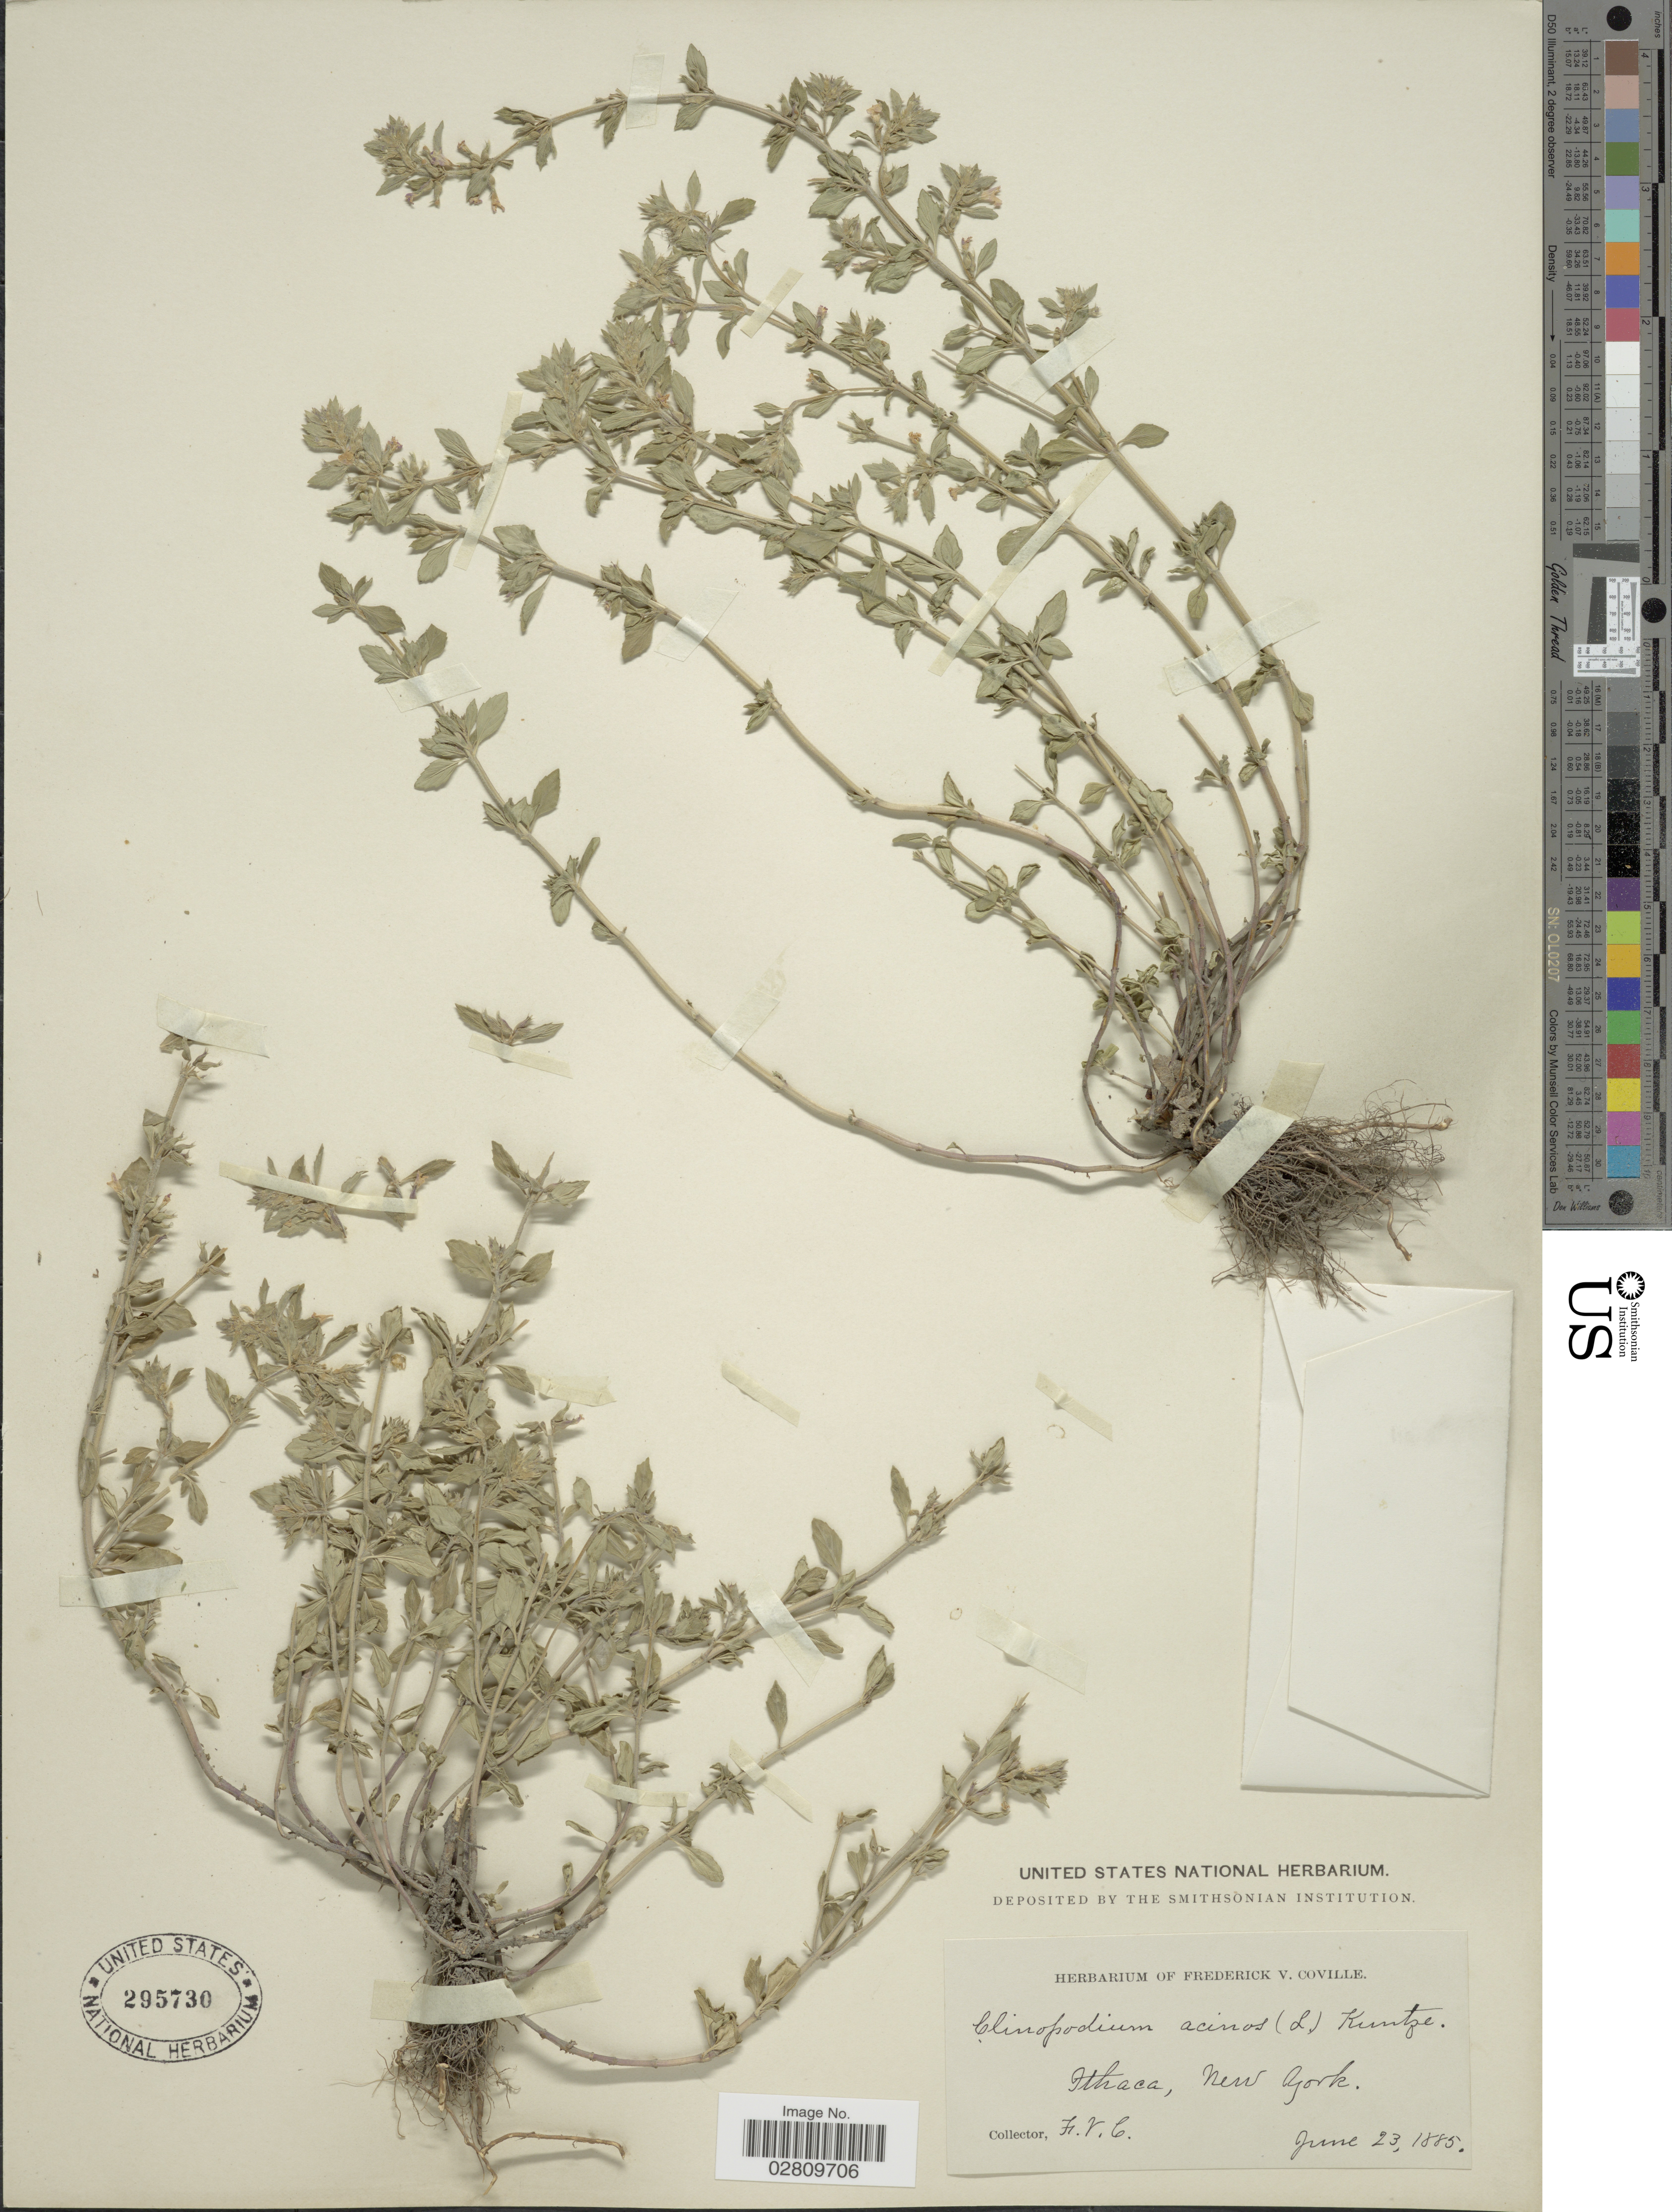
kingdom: Plantae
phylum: Tracheophyta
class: Magnoliopsida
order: Lamiales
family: Lamiaceae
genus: Acinos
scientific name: Acinos arvensis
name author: (Lam.) Dandy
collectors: F. V. Coville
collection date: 1885-06-23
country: United States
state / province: New York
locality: Ithaca.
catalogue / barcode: US 295730